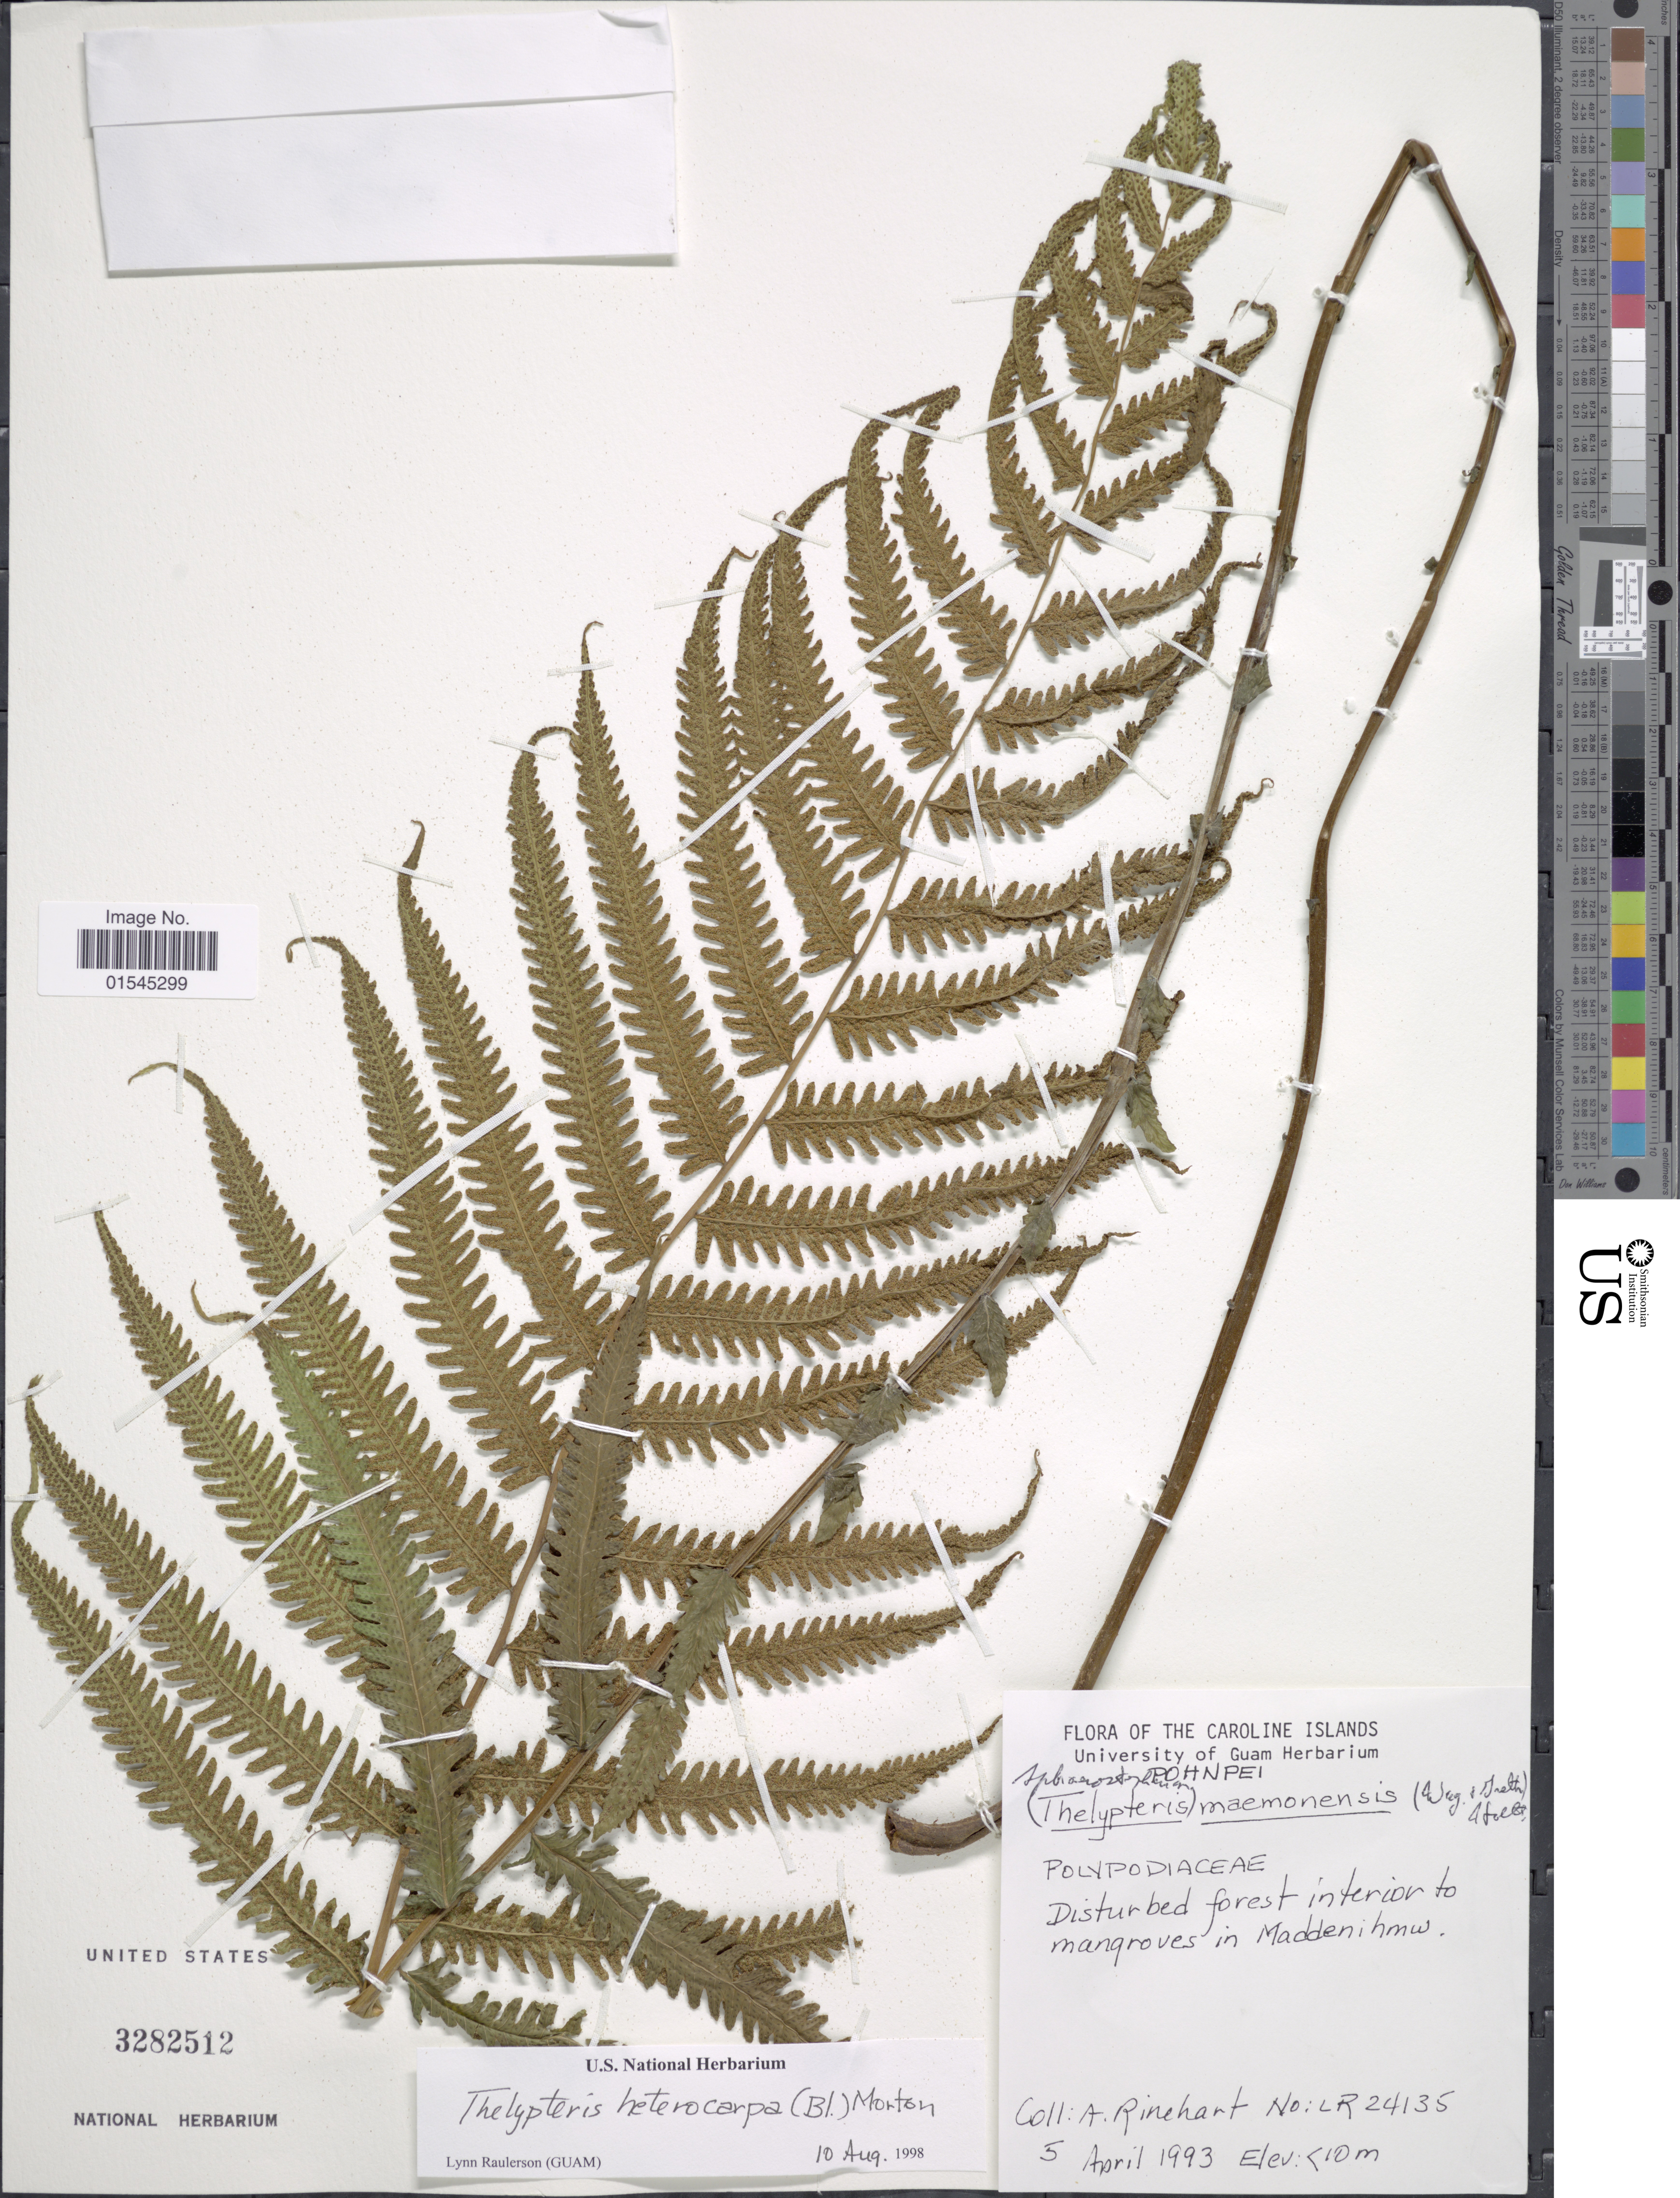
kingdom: Plantae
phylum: Tracheophyta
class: Polypodiopsida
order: Polypodiales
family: Thelypteridaceae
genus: Sphaerostephanos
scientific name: Sphaerostephanos heterocarpus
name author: (Blume) Holttum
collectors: A. Rinehart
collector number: LR 24135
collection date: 1993-04-05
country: Micronesia, Federated States of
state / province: Pohnpei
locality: The Caroline Islands. Disturbed forest interior to mangrove in Madden i kmw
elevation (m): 10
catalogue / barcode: US 3282512